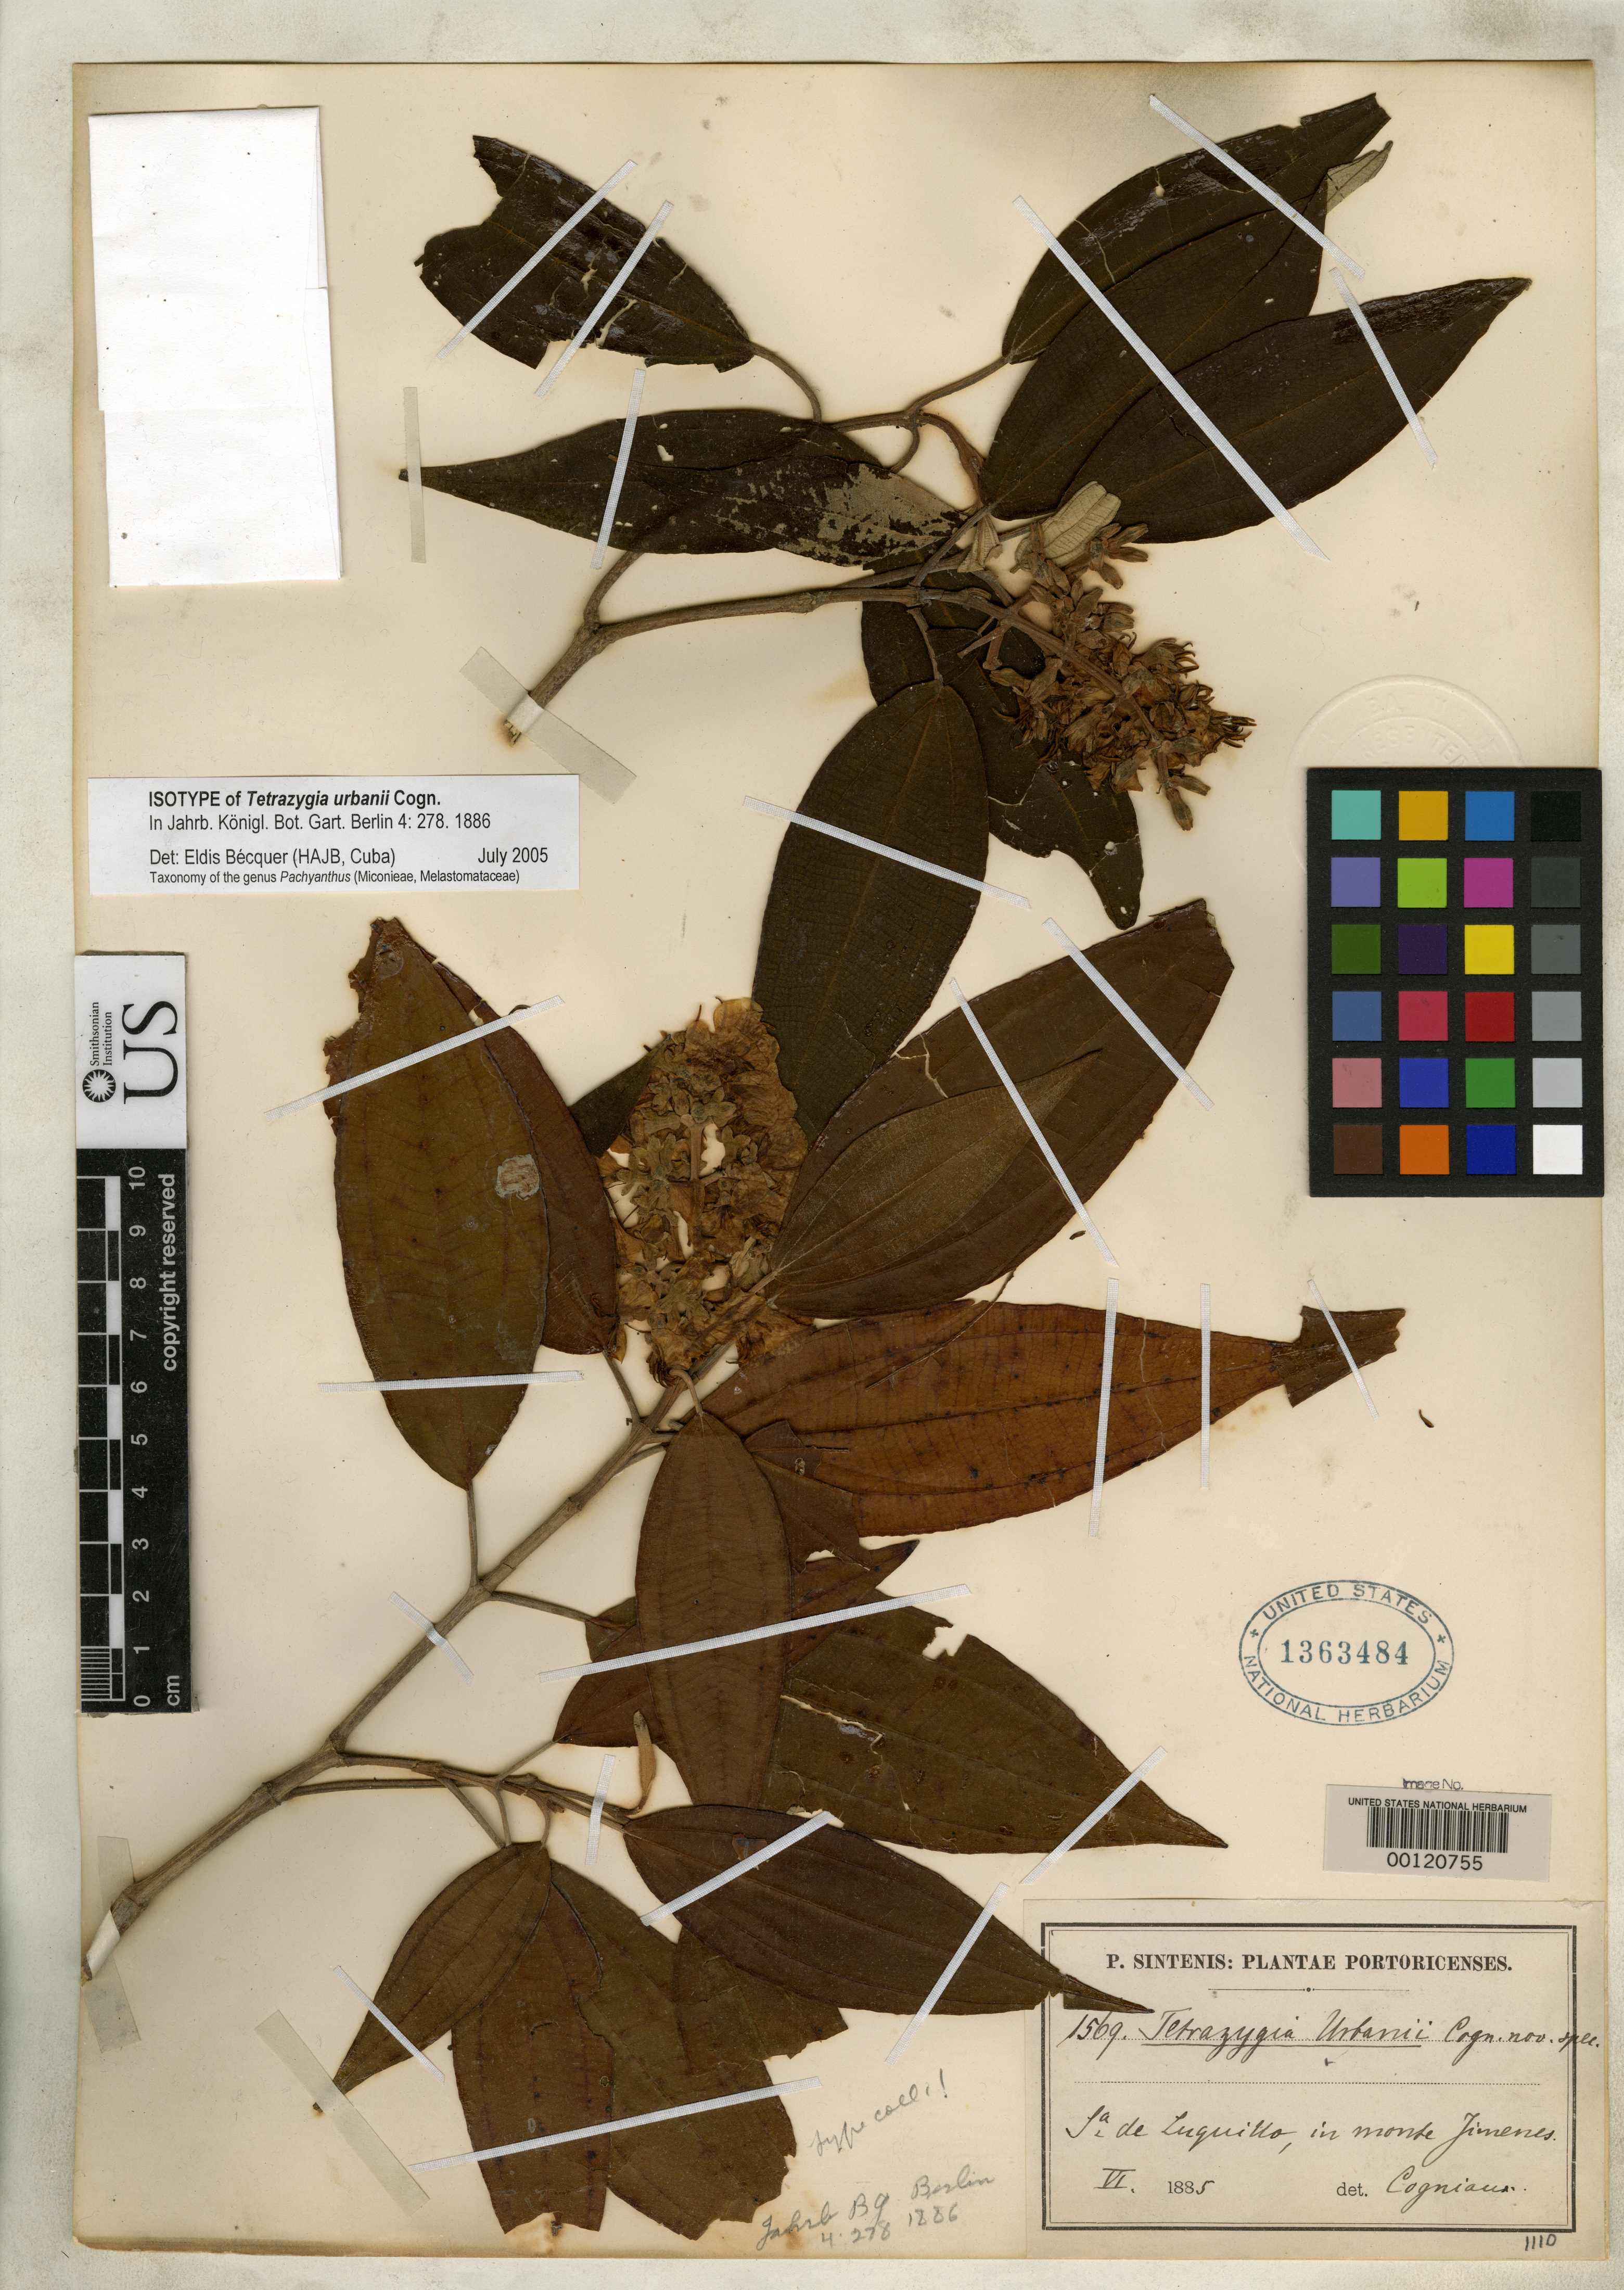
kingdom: Plantae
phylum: Tracheophyta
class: Magnoliopsida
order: Myrtales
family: Melastomataceae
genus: Tetrazygia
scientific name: Tetrazygia urbanii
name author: Cogn.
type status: Isotype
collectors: P. Sintenis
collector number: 1569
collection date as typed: Jun 1885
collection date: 1885-06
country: Puerto Rico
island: Greater Antilles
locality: Luquillo, Monte Jimenes.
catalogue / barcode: US 1363484